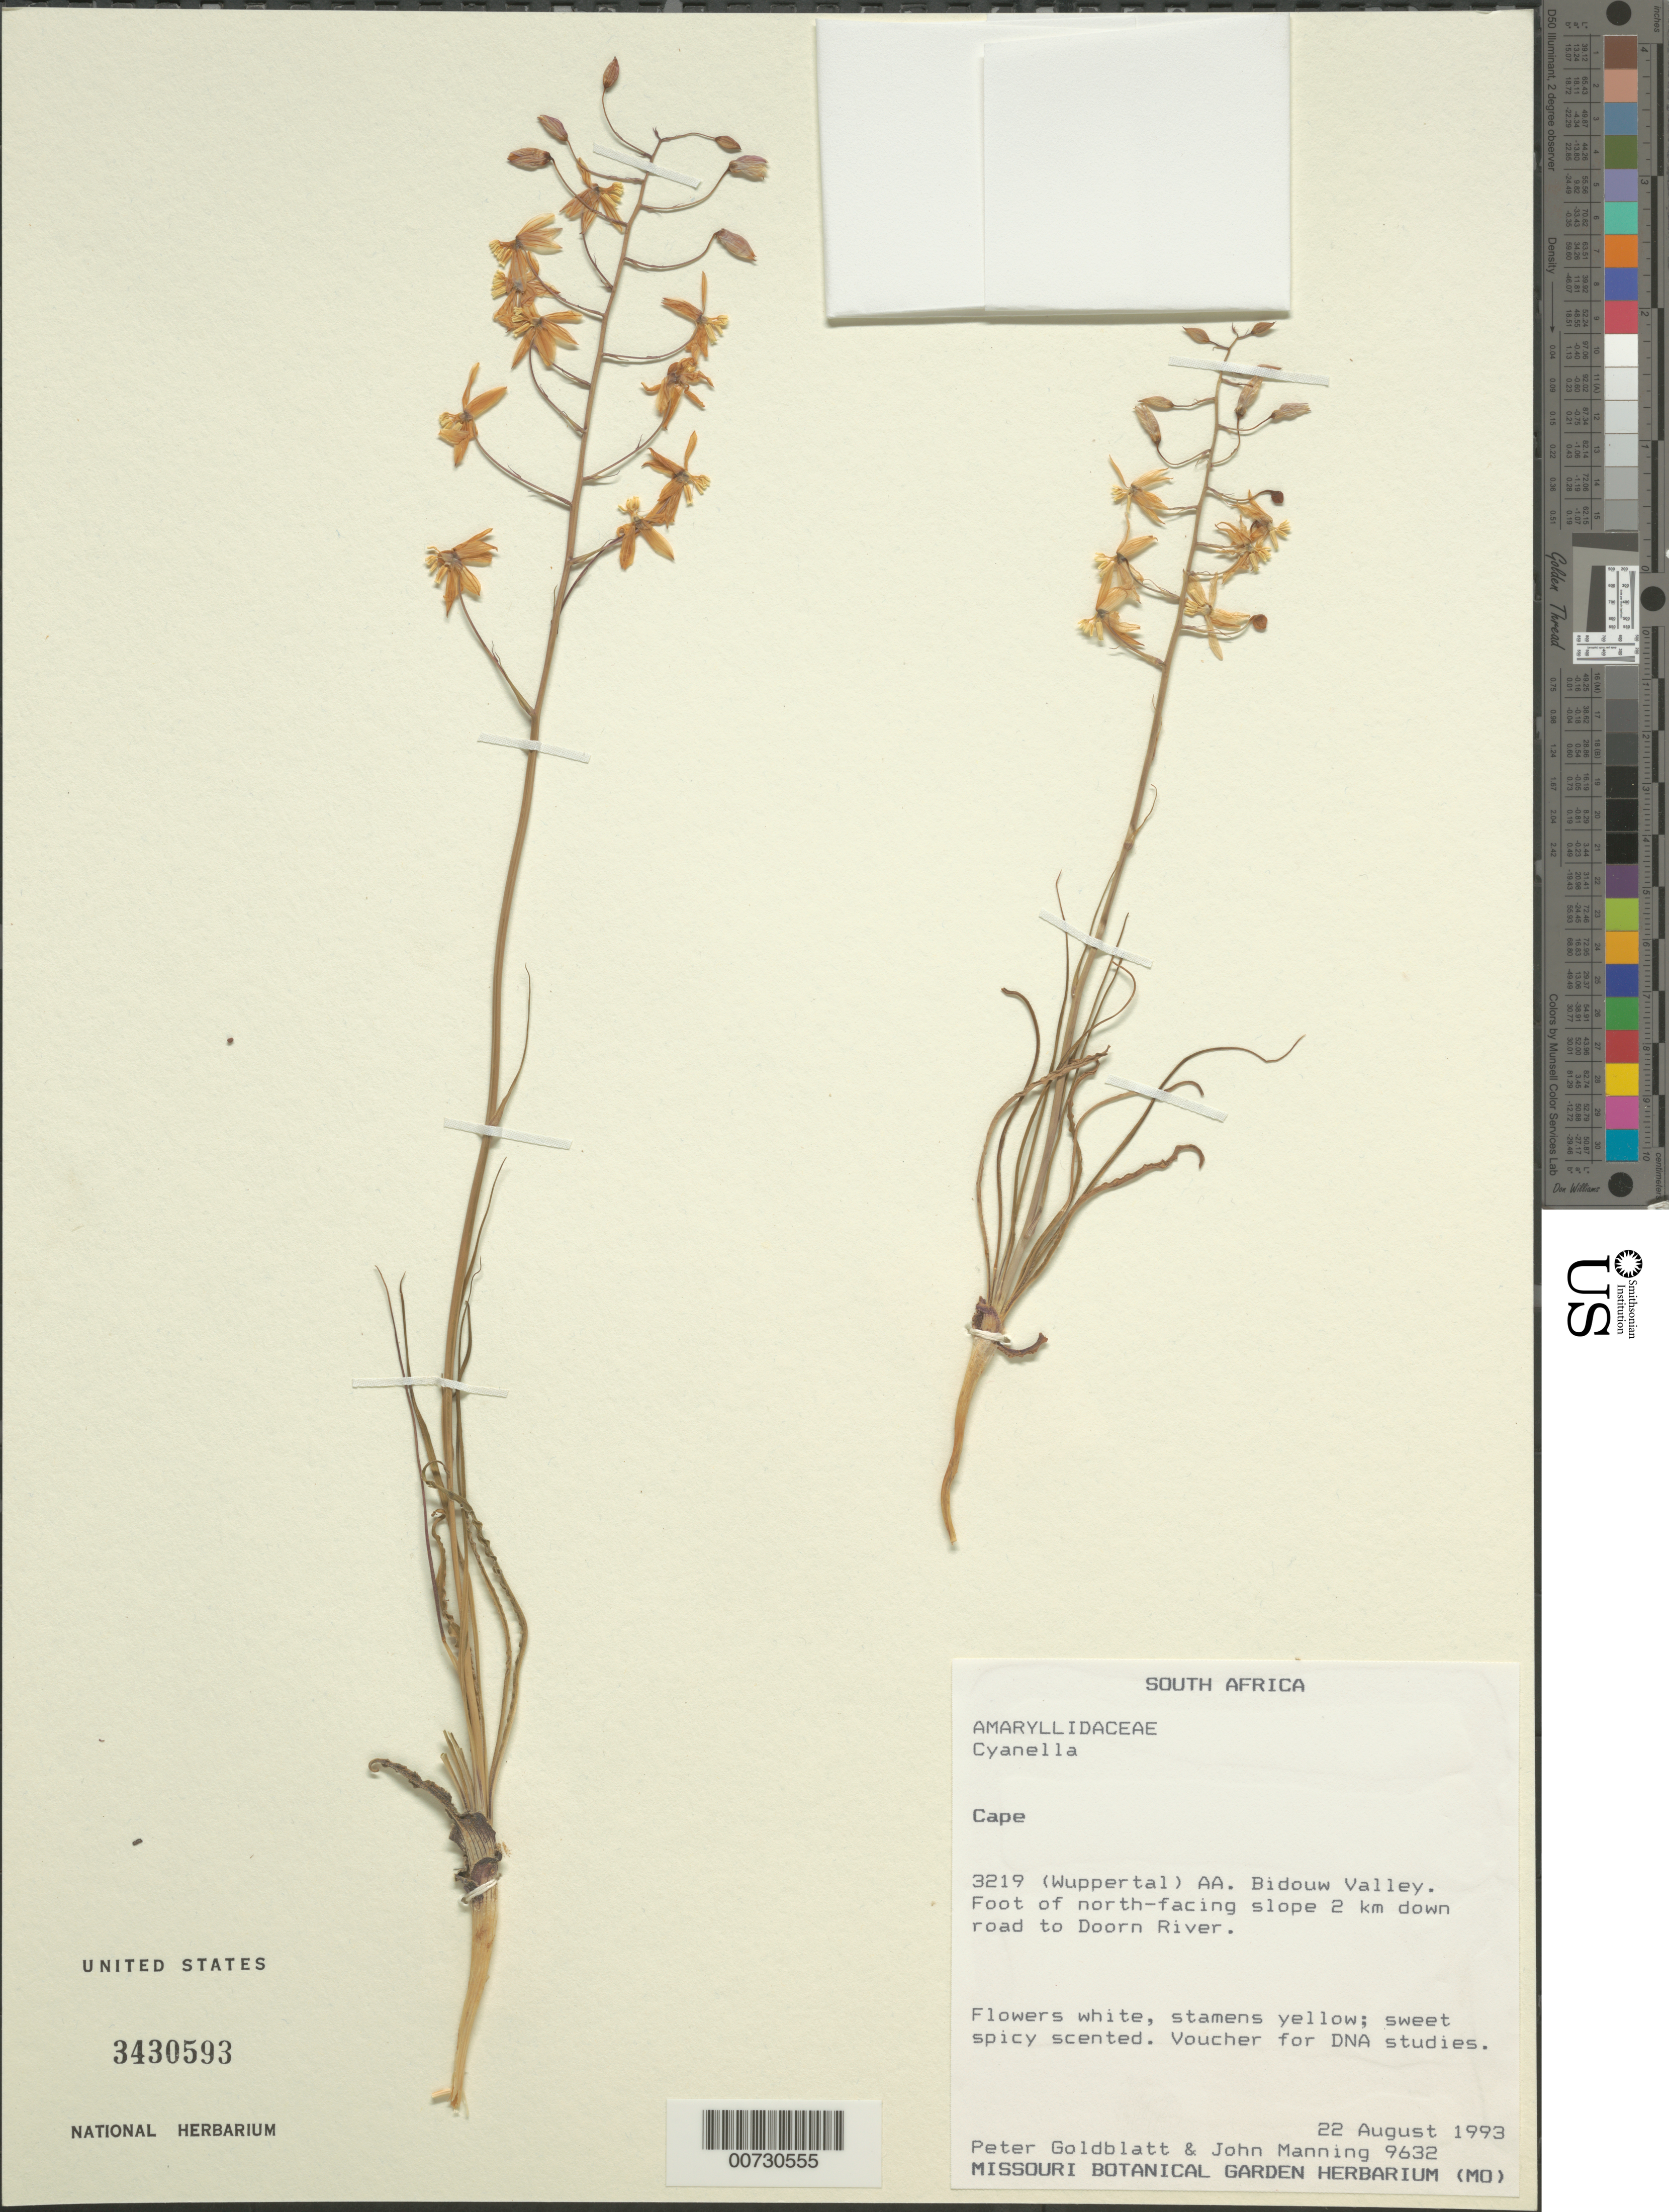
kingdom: Plantae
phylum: Tracheophyta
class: Liliopsida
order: Asparagales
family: Tecophilaeaceae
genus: Cyanella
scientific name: Cyanella sp.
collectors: P. Goldblatt & J. Manning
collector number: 9632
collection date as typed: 22 Aug 1993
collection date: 1993-08-22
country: South Africa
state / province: Western Cape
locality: Bidouw Valley, 2 km down rd to Doorn River.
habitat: Foot of north-facing slope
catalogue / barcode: US 3430593